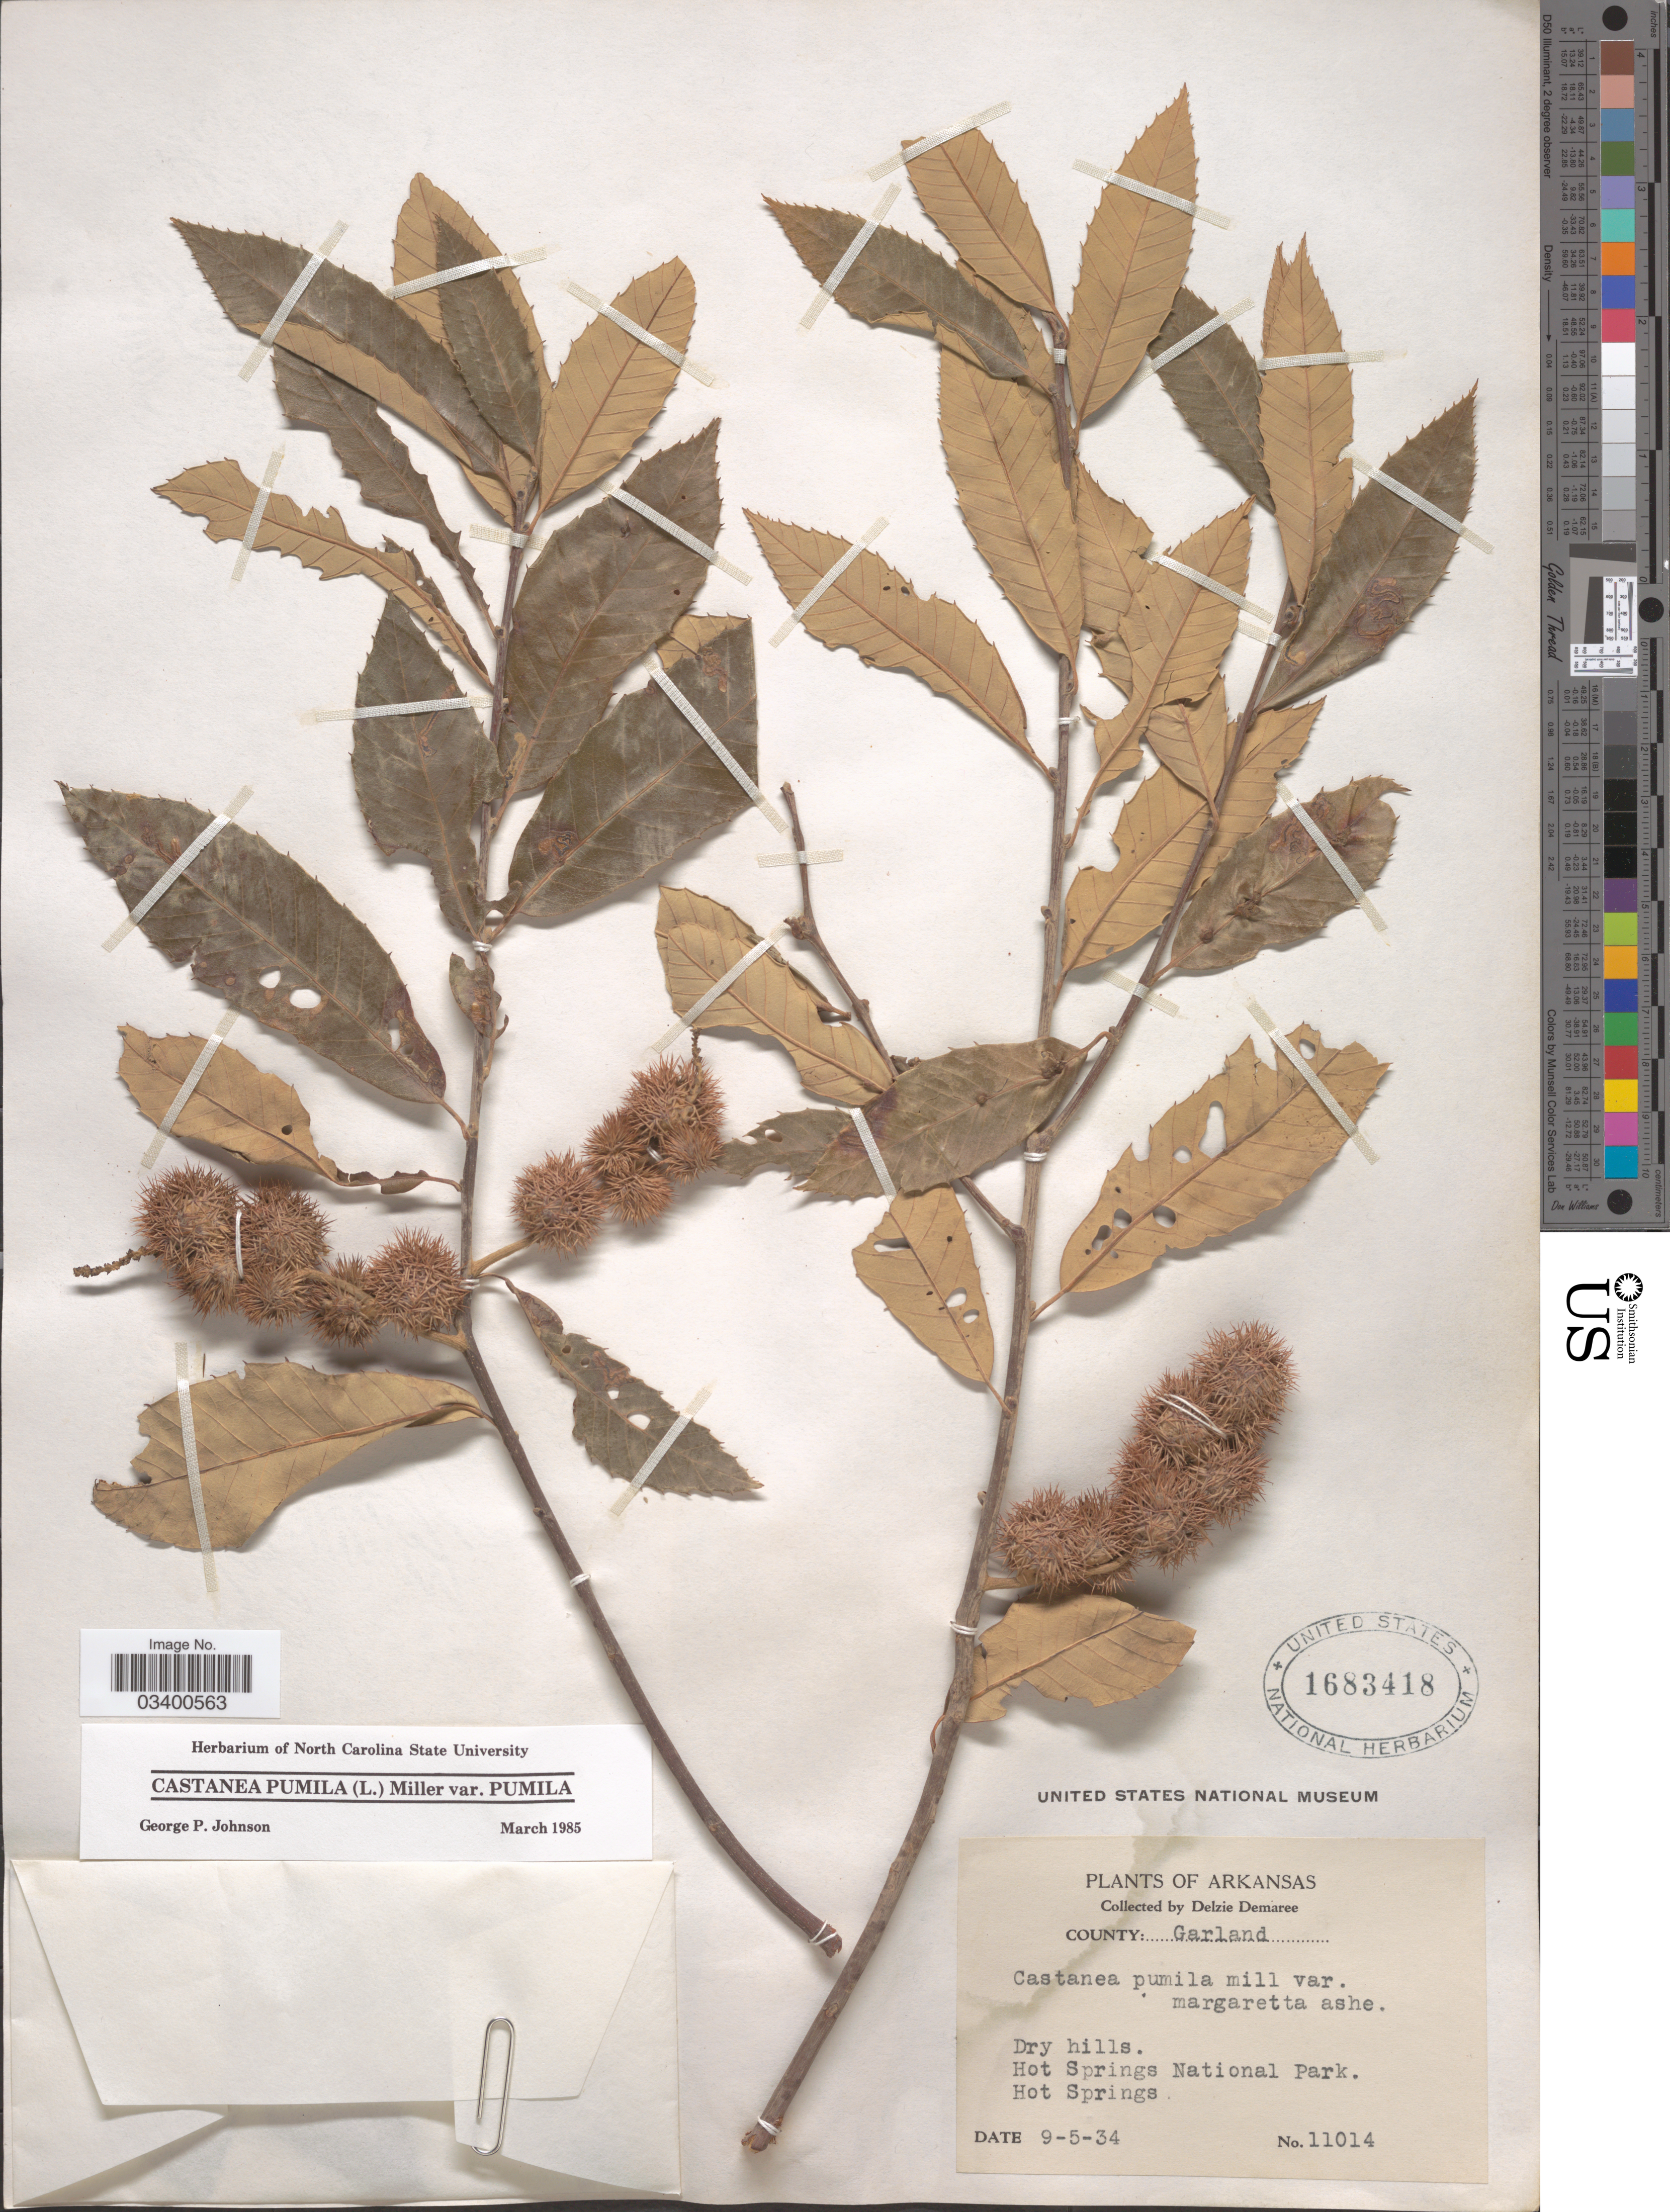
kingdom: Plantae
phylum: Tracheophyta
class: Magnoliopsida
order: Fagales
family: Fagaceae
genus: Castanea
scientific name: Castanea pumila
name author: (L.) Mill.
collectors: D. Demaree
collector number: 11014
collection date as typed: Transcribed d/m/y: 5/9/34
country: United States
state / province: Arkansas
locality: County: Garland. Hot Springs National Park. Hot Springs.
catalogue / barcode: US 1683418